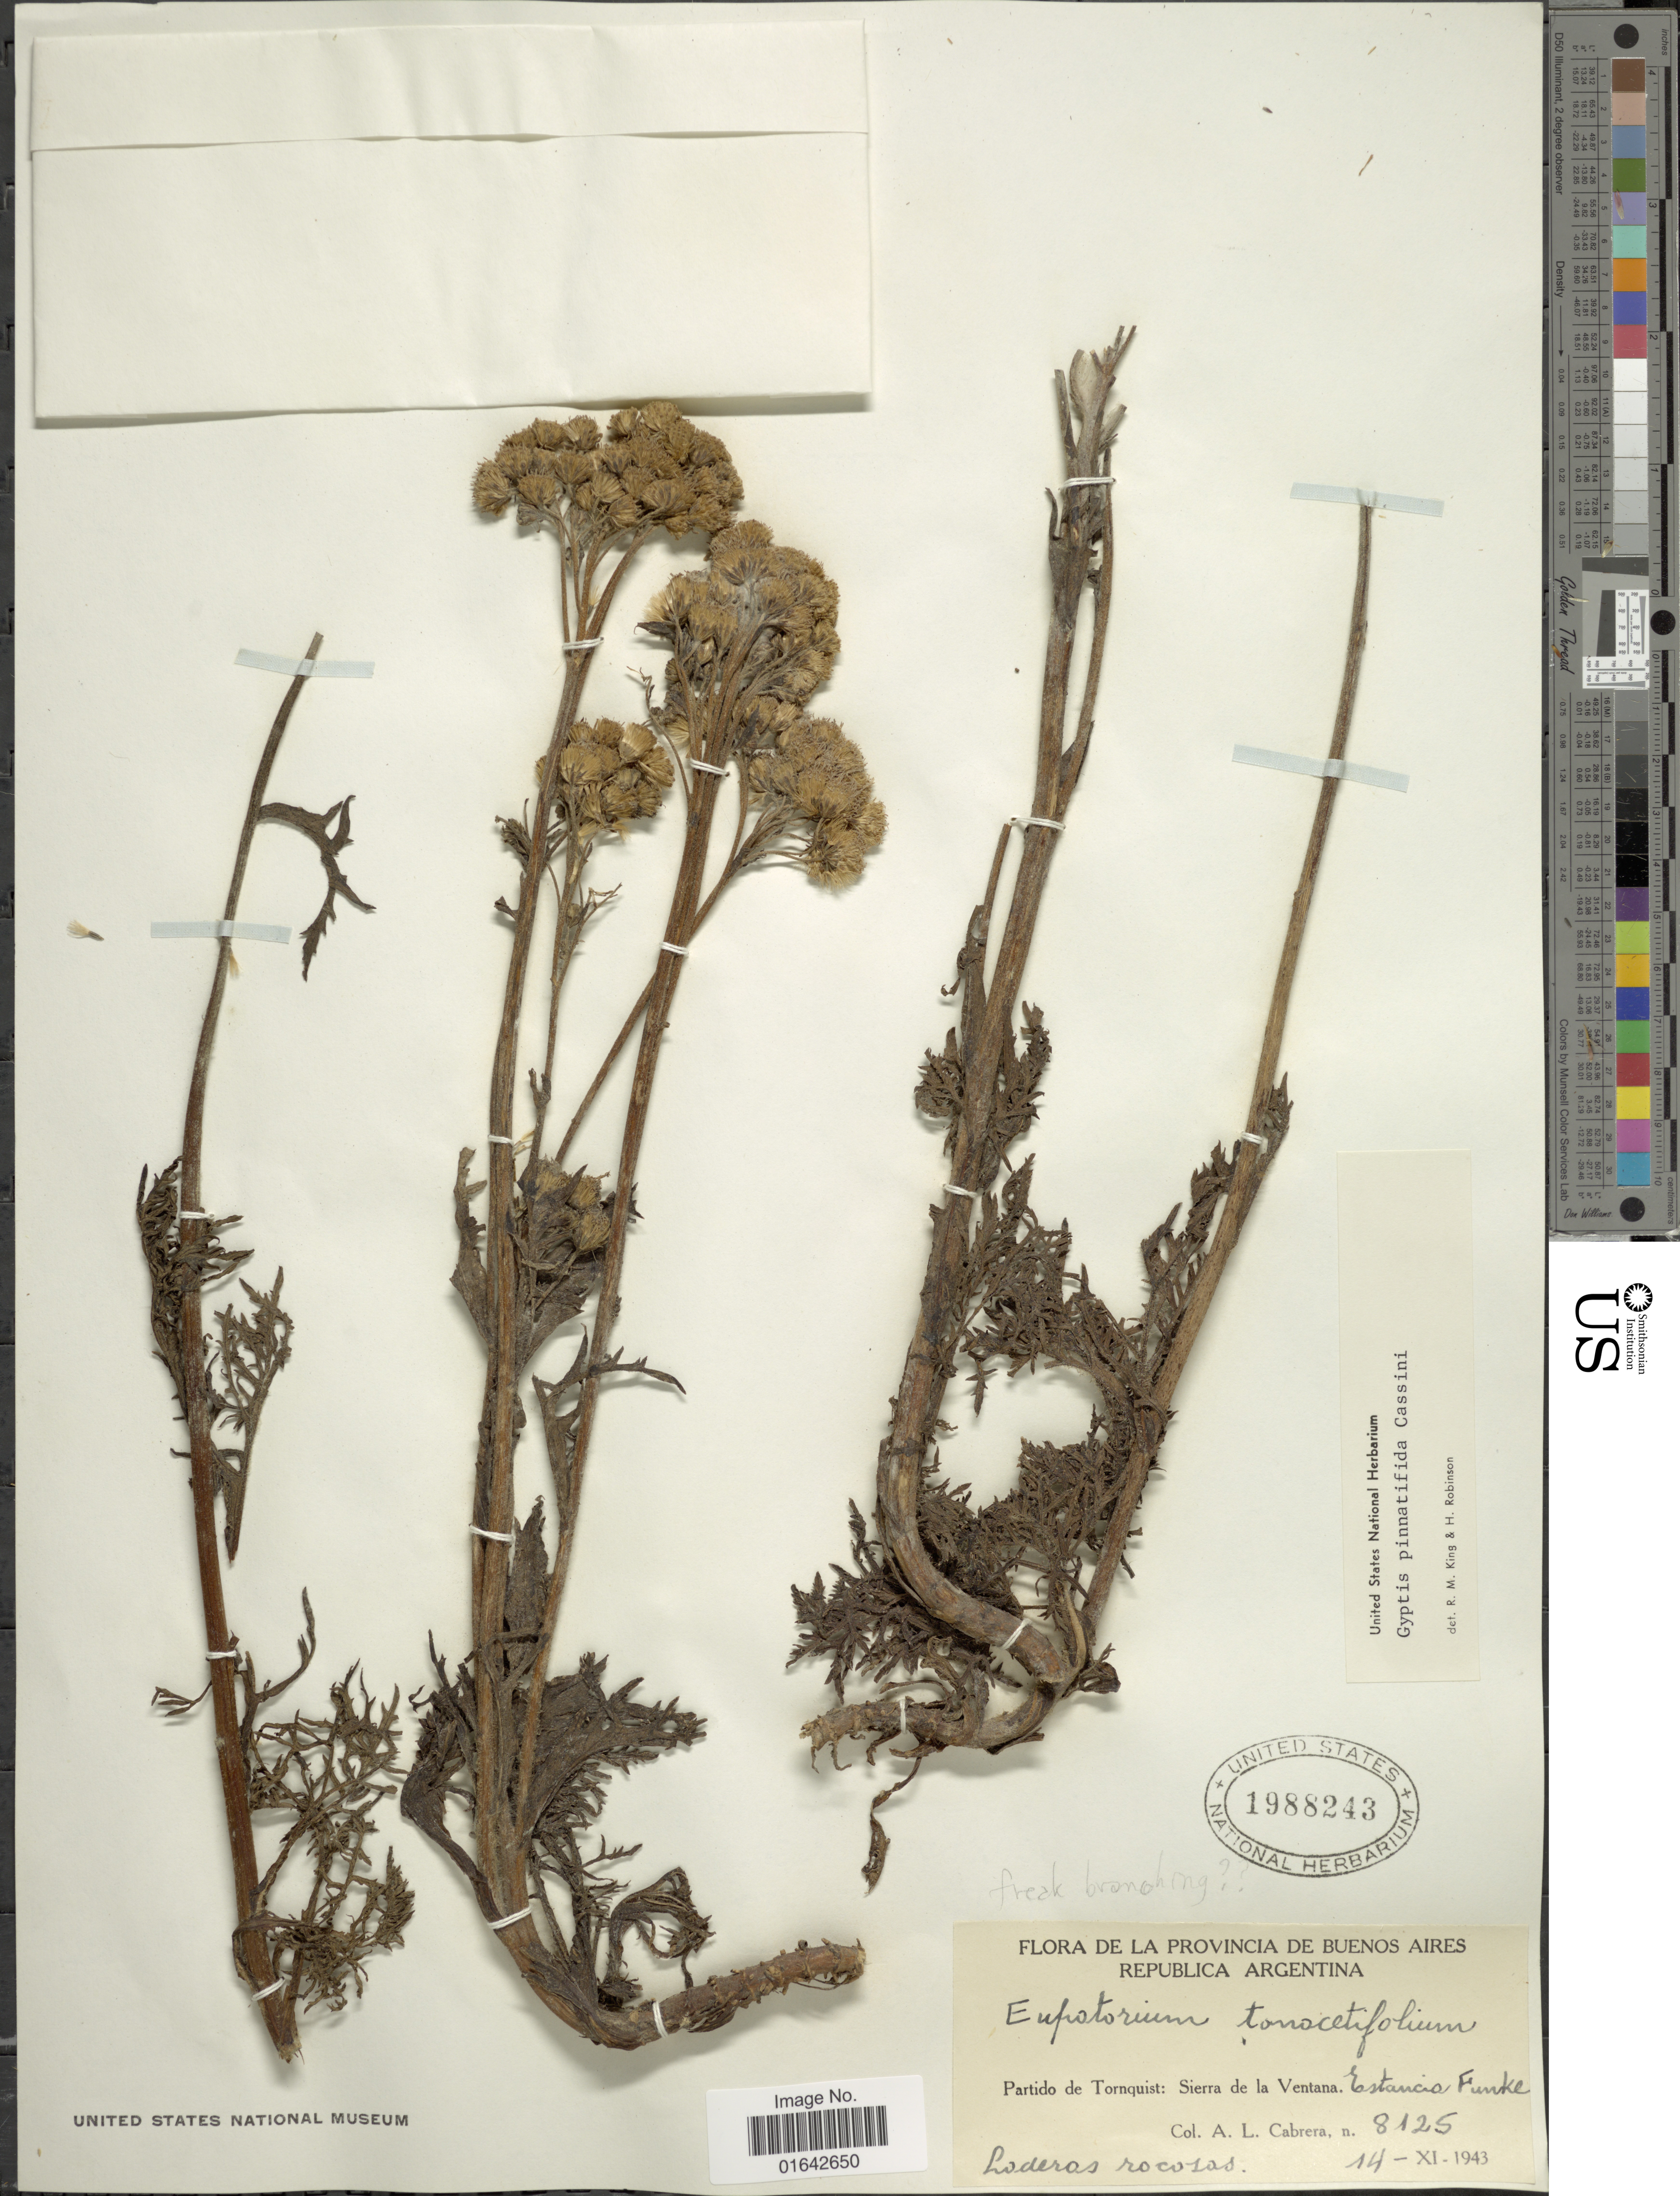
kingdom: Plantae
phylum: Tracheophyta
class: Magnoliopsida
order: Asterales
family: Asteraceae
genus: Gyptis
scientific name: Gyptis pinnatifida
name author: Cass.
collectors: A. L. Cabrera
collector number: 8125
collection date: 1943-11-14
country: Argentina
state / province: Buenos Aires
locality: La Provincia de Buenos Aires, Republica de Buenos Aires, Partido de Tornquist: Sierra de la Ventana, Estancia Funke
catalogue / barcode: US 1988243